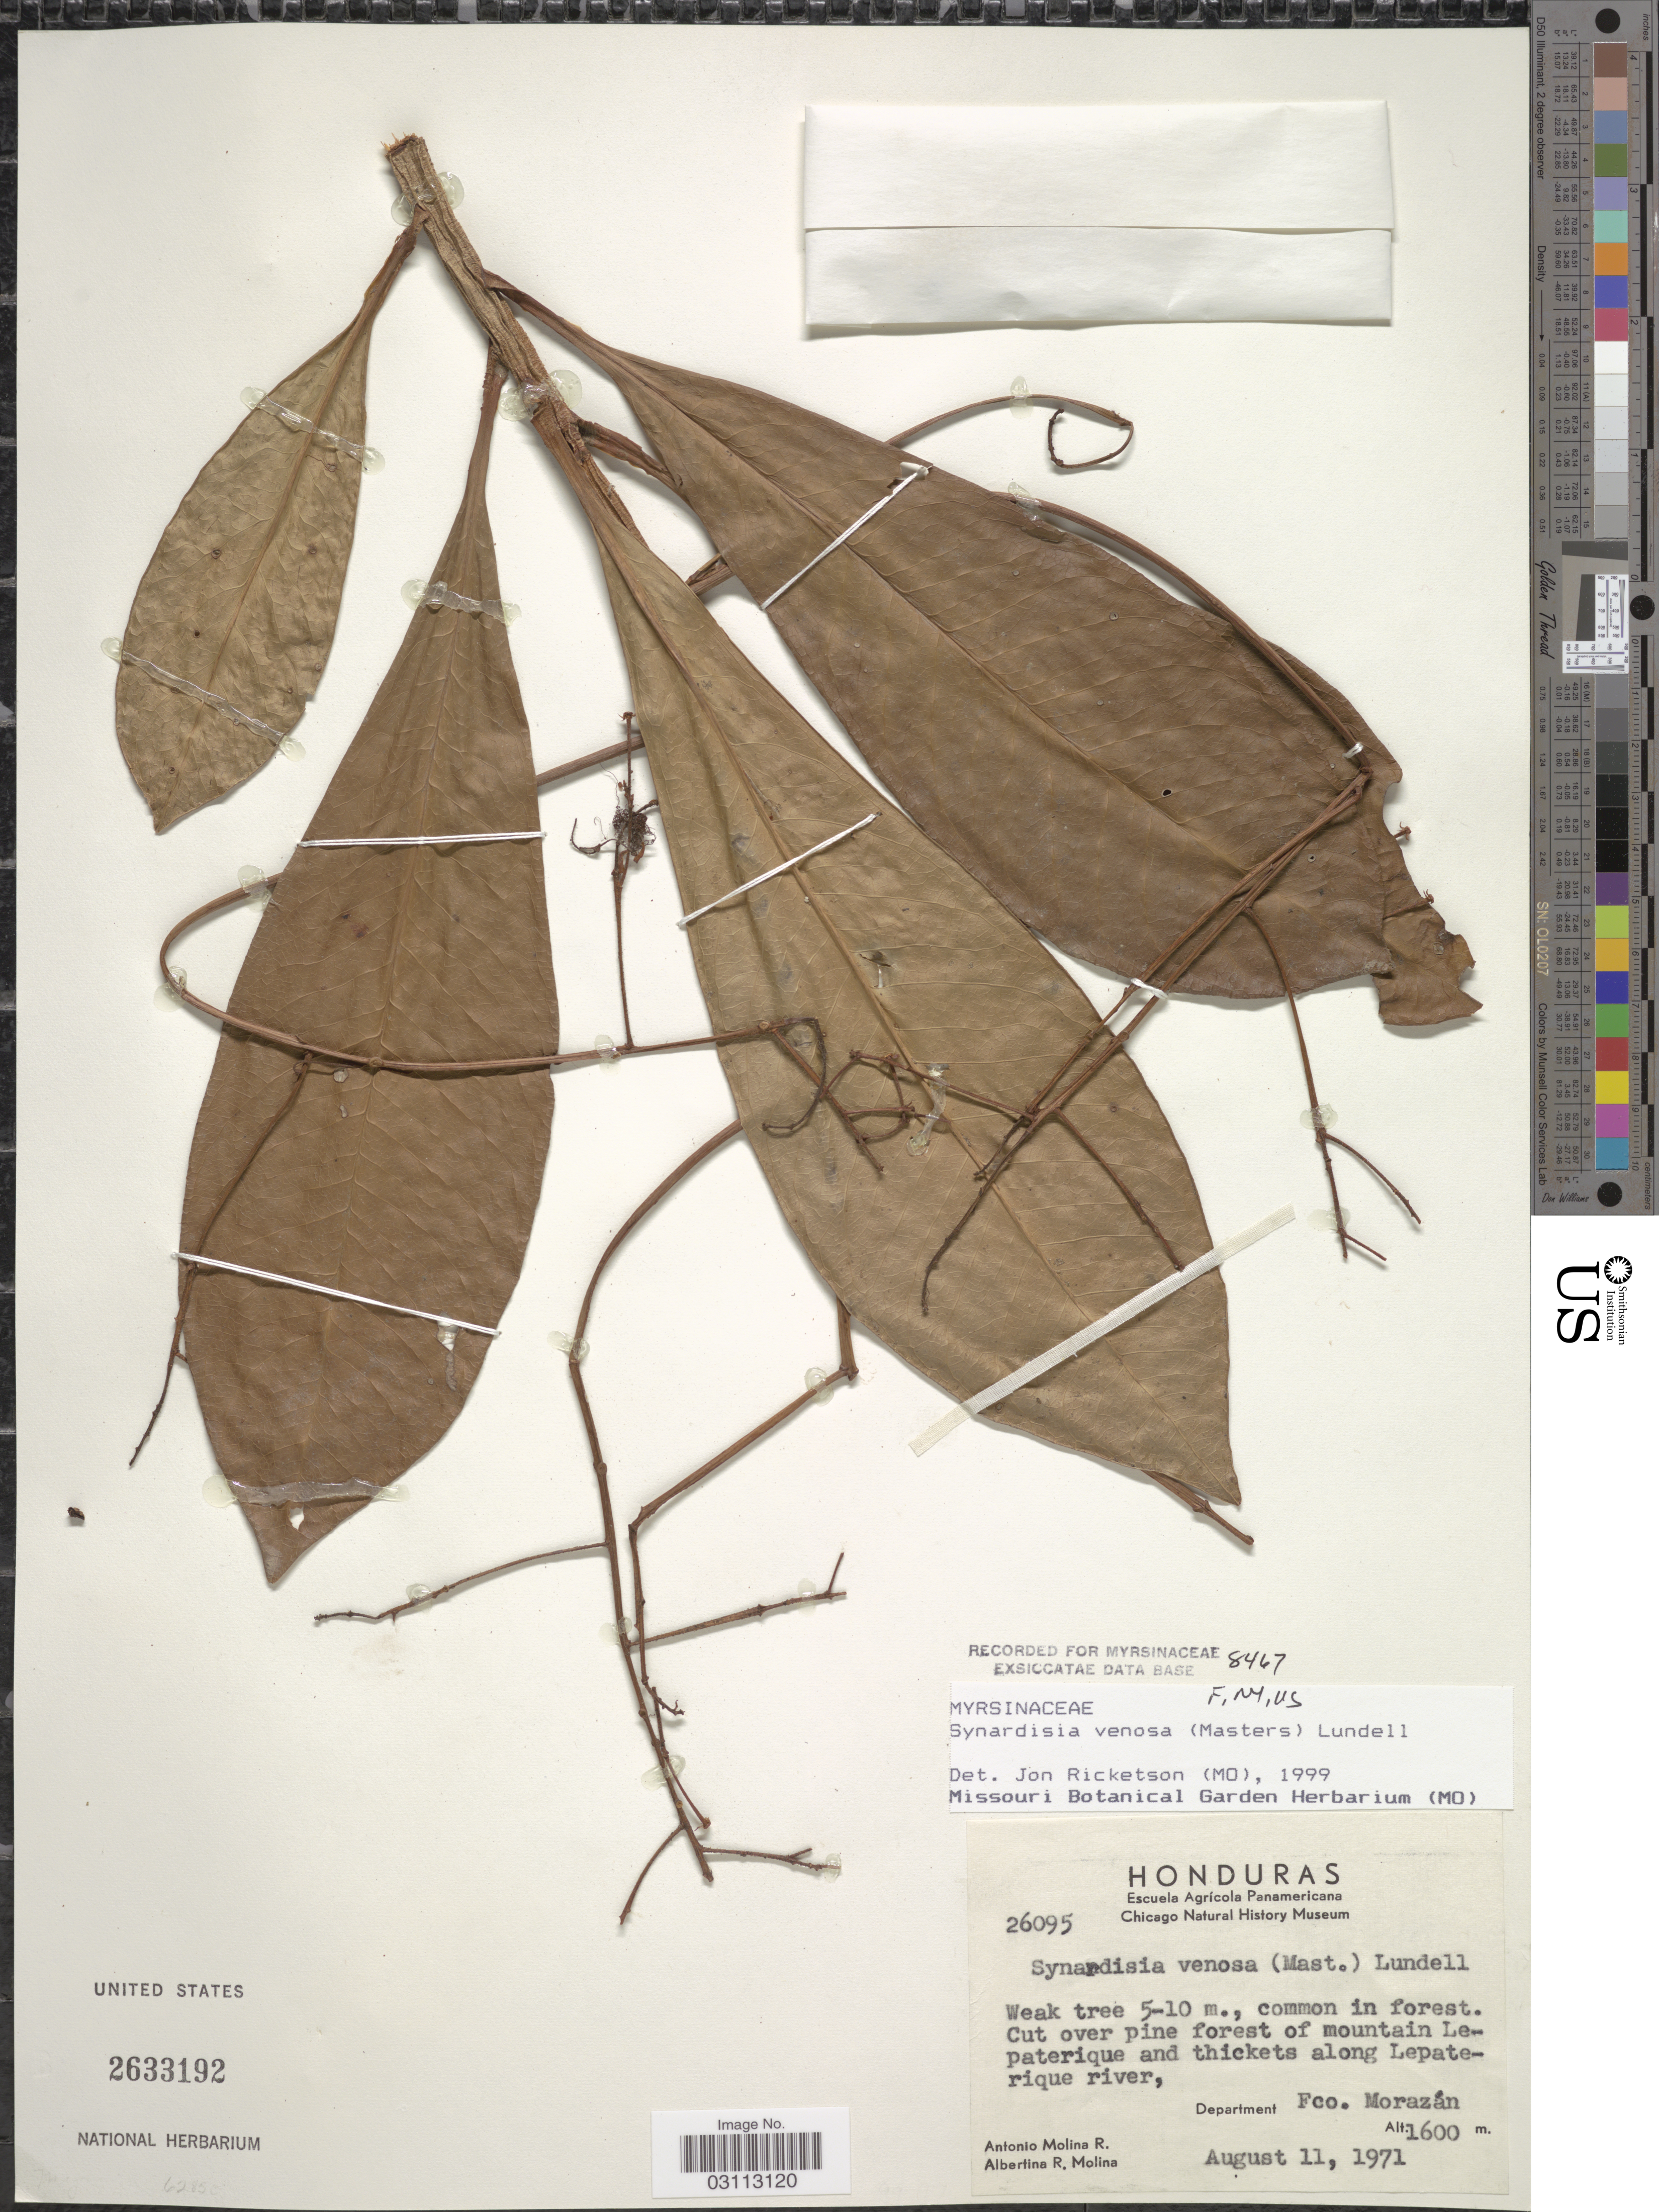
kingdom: Plantae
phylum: Tracheophyta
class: Magnoliopsida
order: Ericales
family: Primulaceae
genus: Synardisia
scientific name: Synardisia venosa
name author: (Mast.) Lundell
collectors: A. Molina R. & A. R. Molina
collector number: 26095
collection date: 1971-08-11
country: Honduras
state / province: Fco. Morazán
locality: Cut over pine forest of mountain Lapaterique and thickets along Lepaterique river, Department Fco. Morazán.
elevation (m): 1600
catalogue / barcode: US 2633192